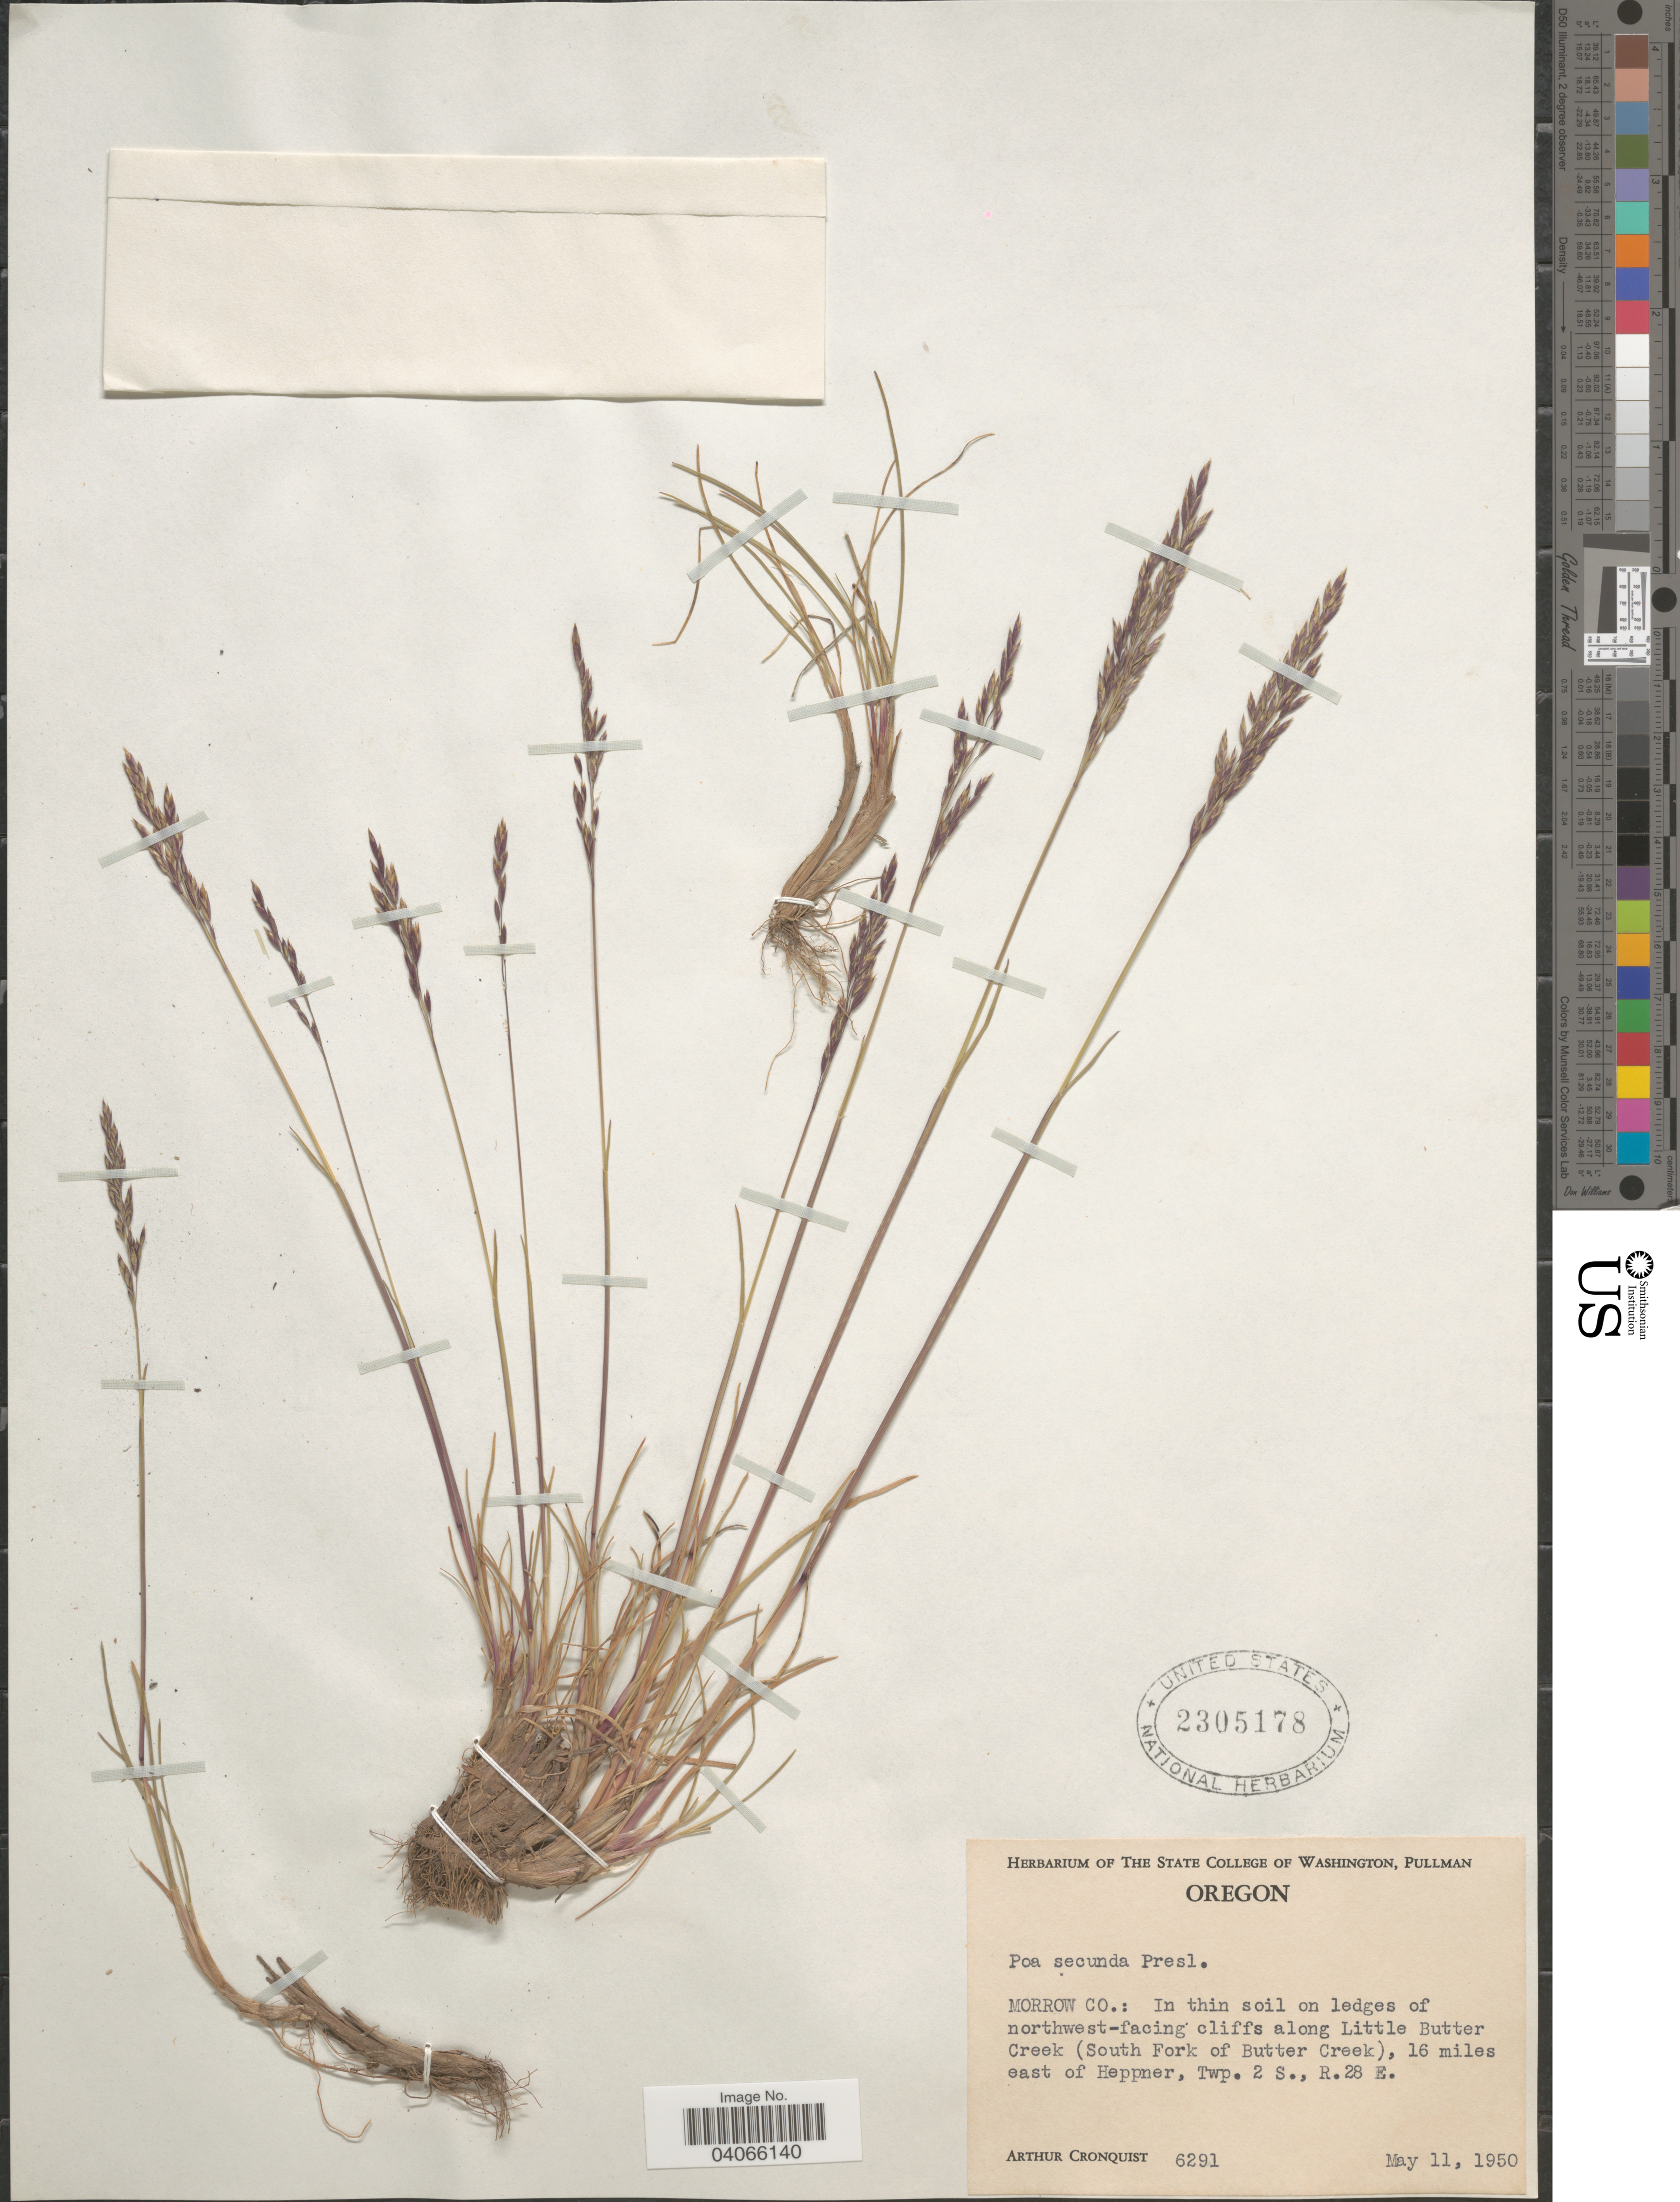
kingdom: Plantae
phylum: Tracheophyta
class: Liliopsida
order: Poales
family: Poaceae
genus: Poa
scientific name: Poa secunda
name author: J. Presl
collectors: A. J. Cronquist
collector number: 6291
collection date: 1950-05-11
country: United States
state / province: Oregon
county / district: Morrow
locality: Morrow Co.: In thin soil on ledges of northwest-facing cliffs along Little Butter Creek (South Fork of Butter Creek), 16 miles east of Heppner, Twp. 2 S., R.28 E.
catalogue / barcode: US 2305178